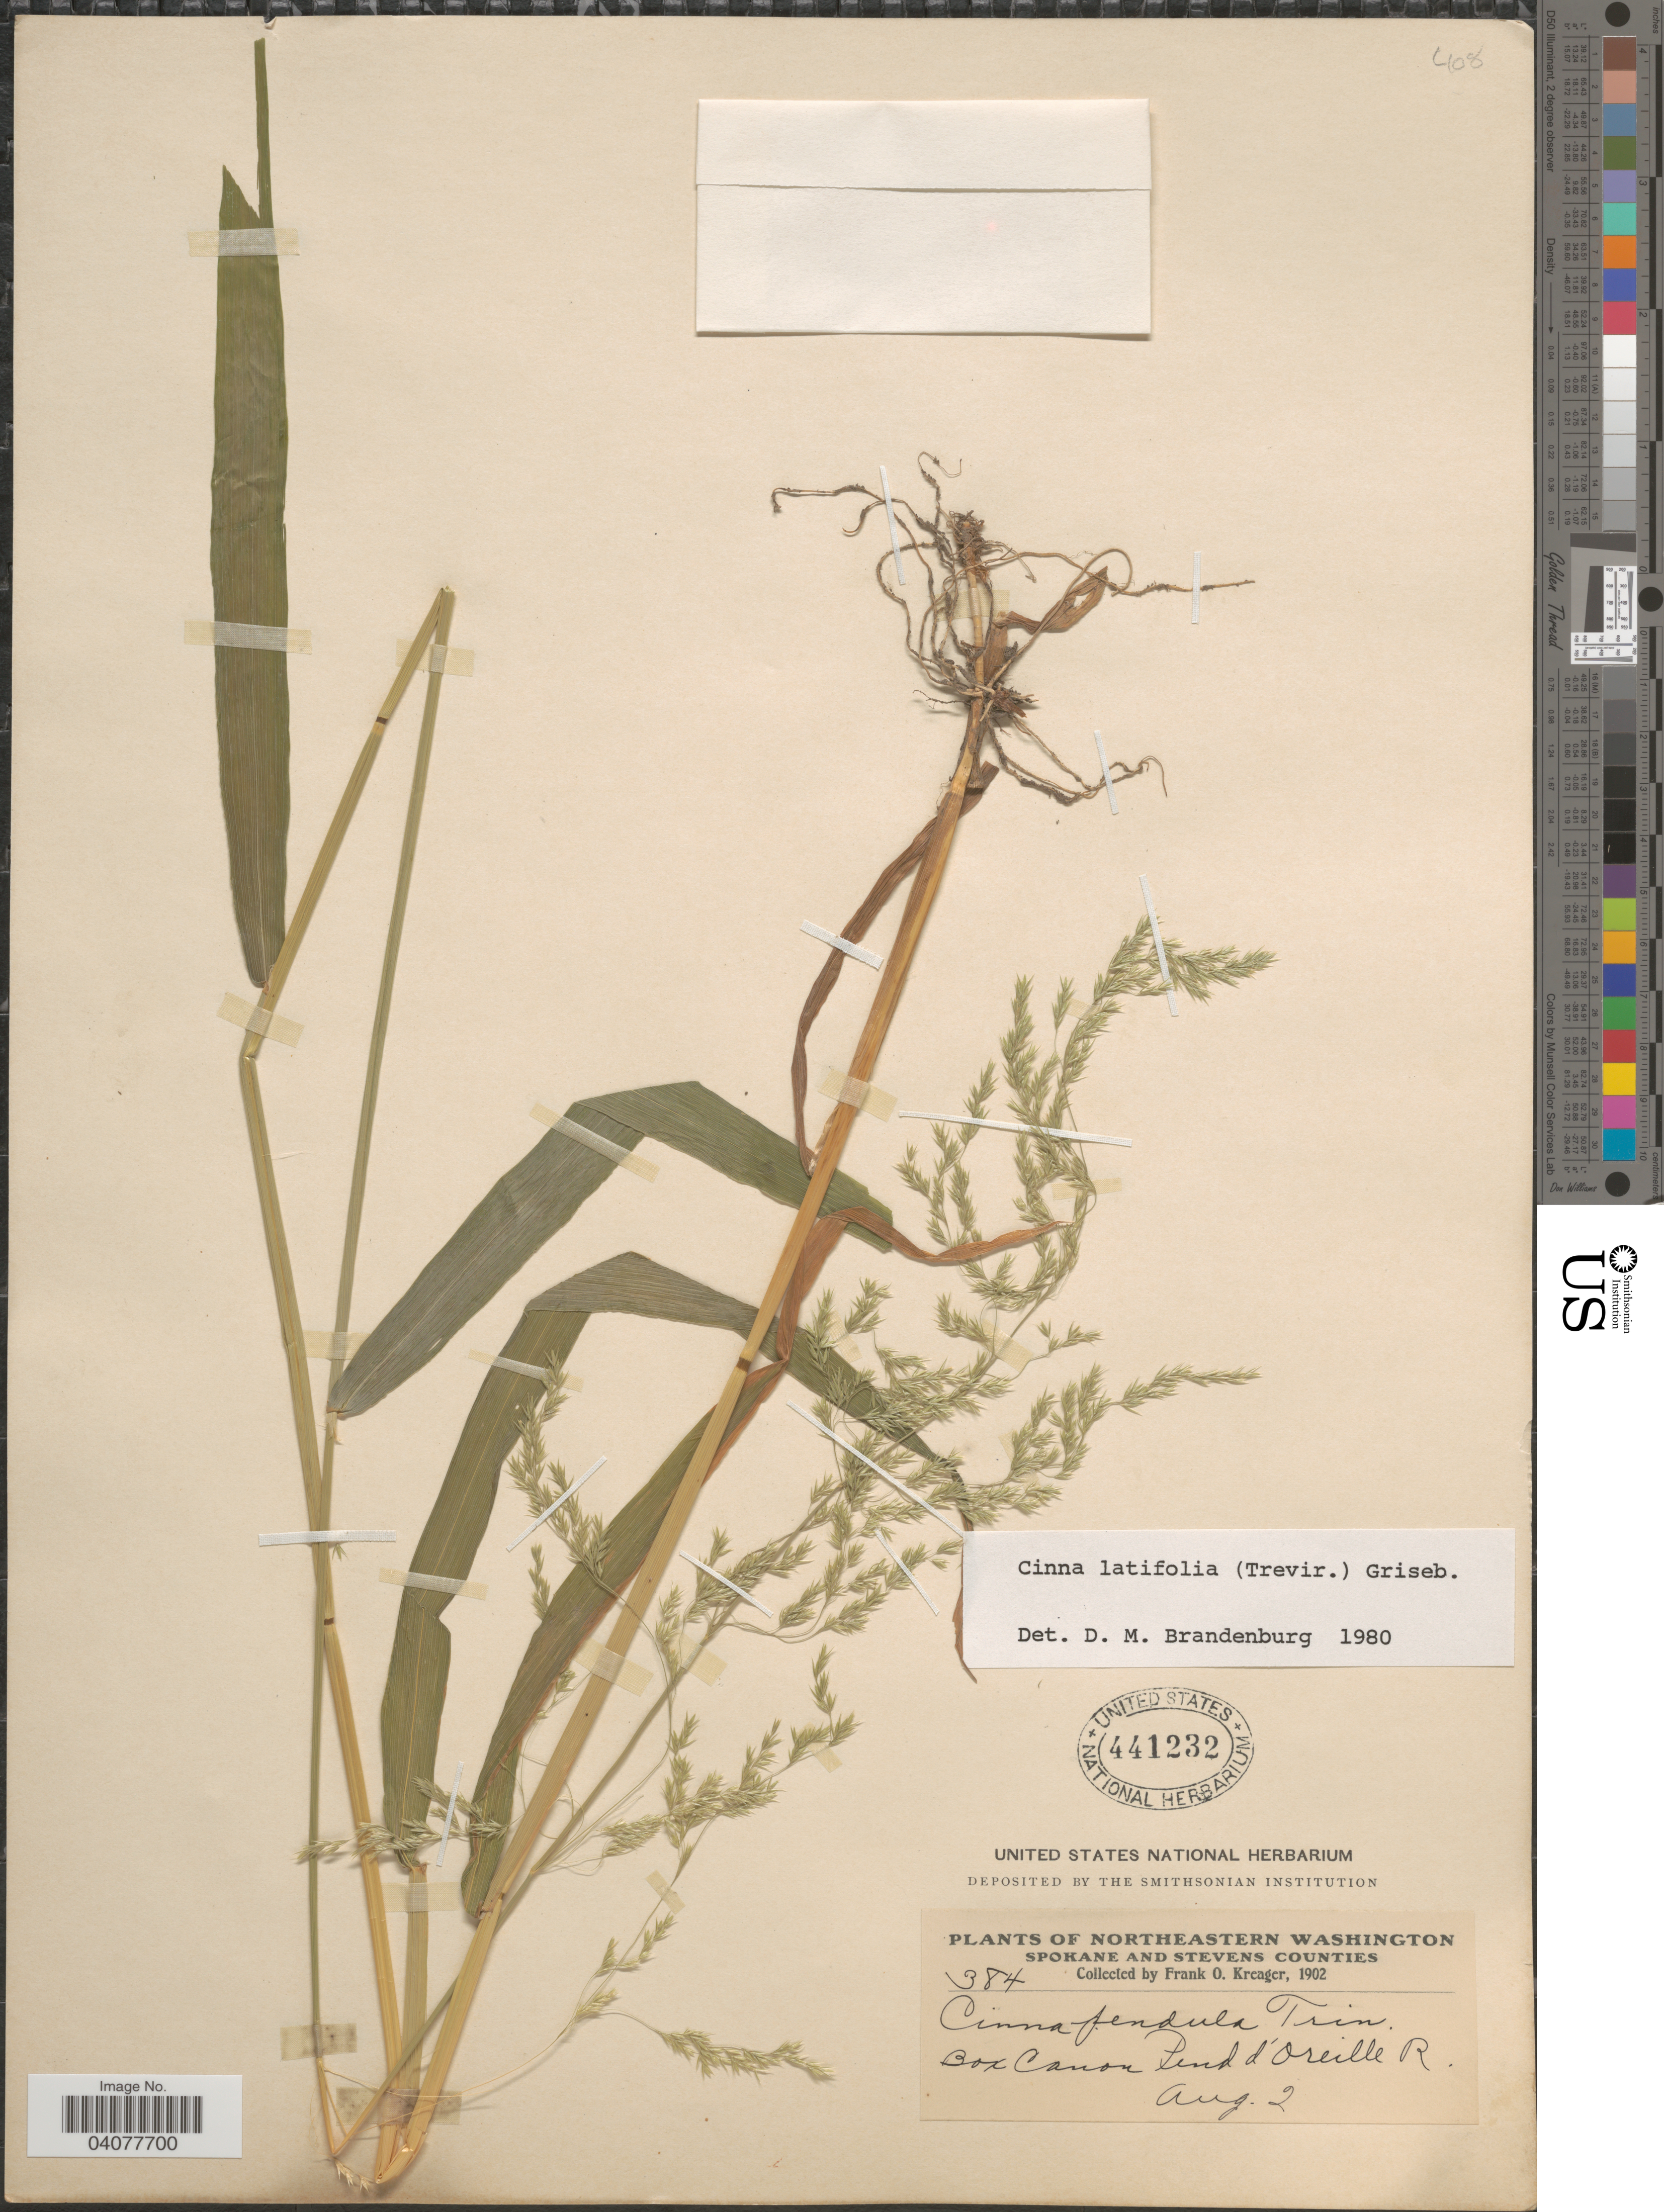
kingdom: Plantae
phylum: Tracheophyta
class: Liliopsida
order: Poales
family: Poaceae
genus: Cinna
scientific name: Cinna latifolia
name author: (Trevir. ex Goeppert) Griseb.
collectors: F. Kreager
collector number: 384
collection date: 1902-08-02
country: United States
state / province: Washington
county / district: Spokane / Stevens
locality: Northeastern Washington. Spokane and Stevens Counties. Box Canon Pend d'Oreille R.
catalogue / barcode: US 441232